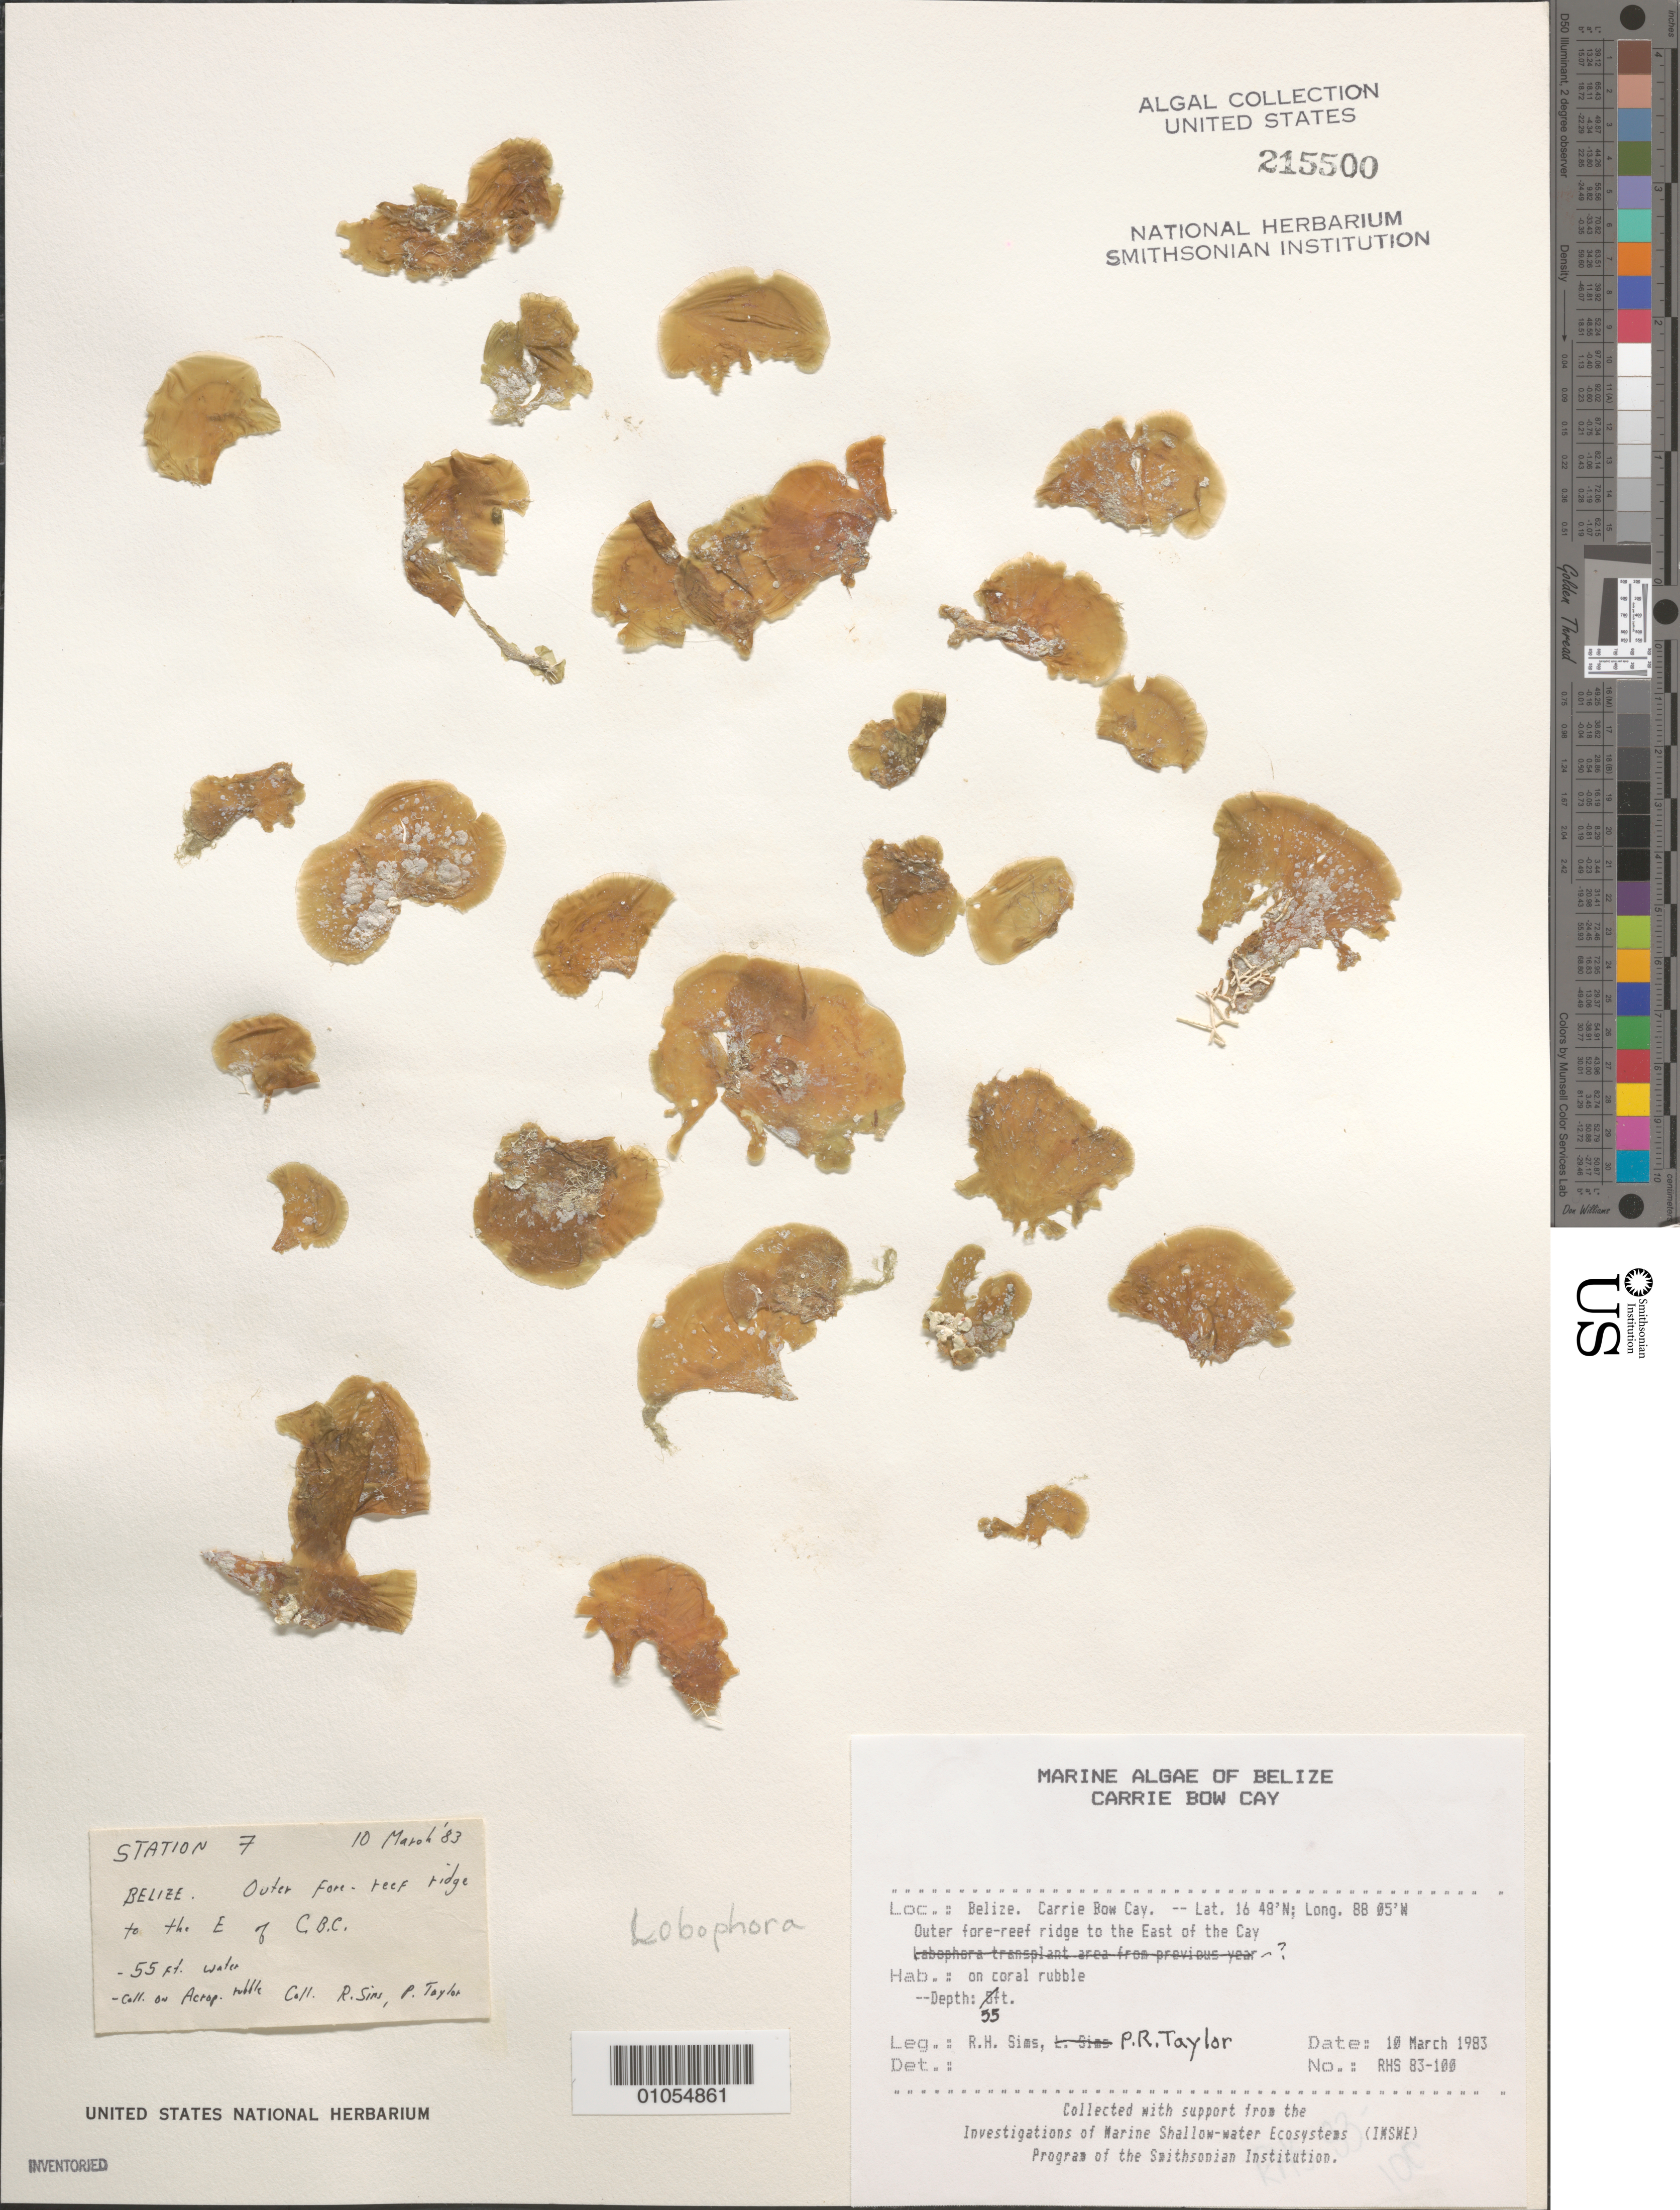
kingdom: Chromista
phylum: Ochrophyta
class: Phaeophyceae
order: Dictyotales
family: Dictyotaceae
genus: Lobophora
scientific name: Lobophora sp.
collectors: R. H. Sims & P. R. Taylor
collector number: RHS 83-100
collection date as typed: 10 Mar 1983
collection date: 1983-03-10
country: Belize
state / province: Stann Creek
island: Carrie Bow Cay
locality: Outer fore-reef ridge to east of Carrie Bow Cay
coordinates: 16 48'N, 88 05'W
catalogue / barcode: US 215500